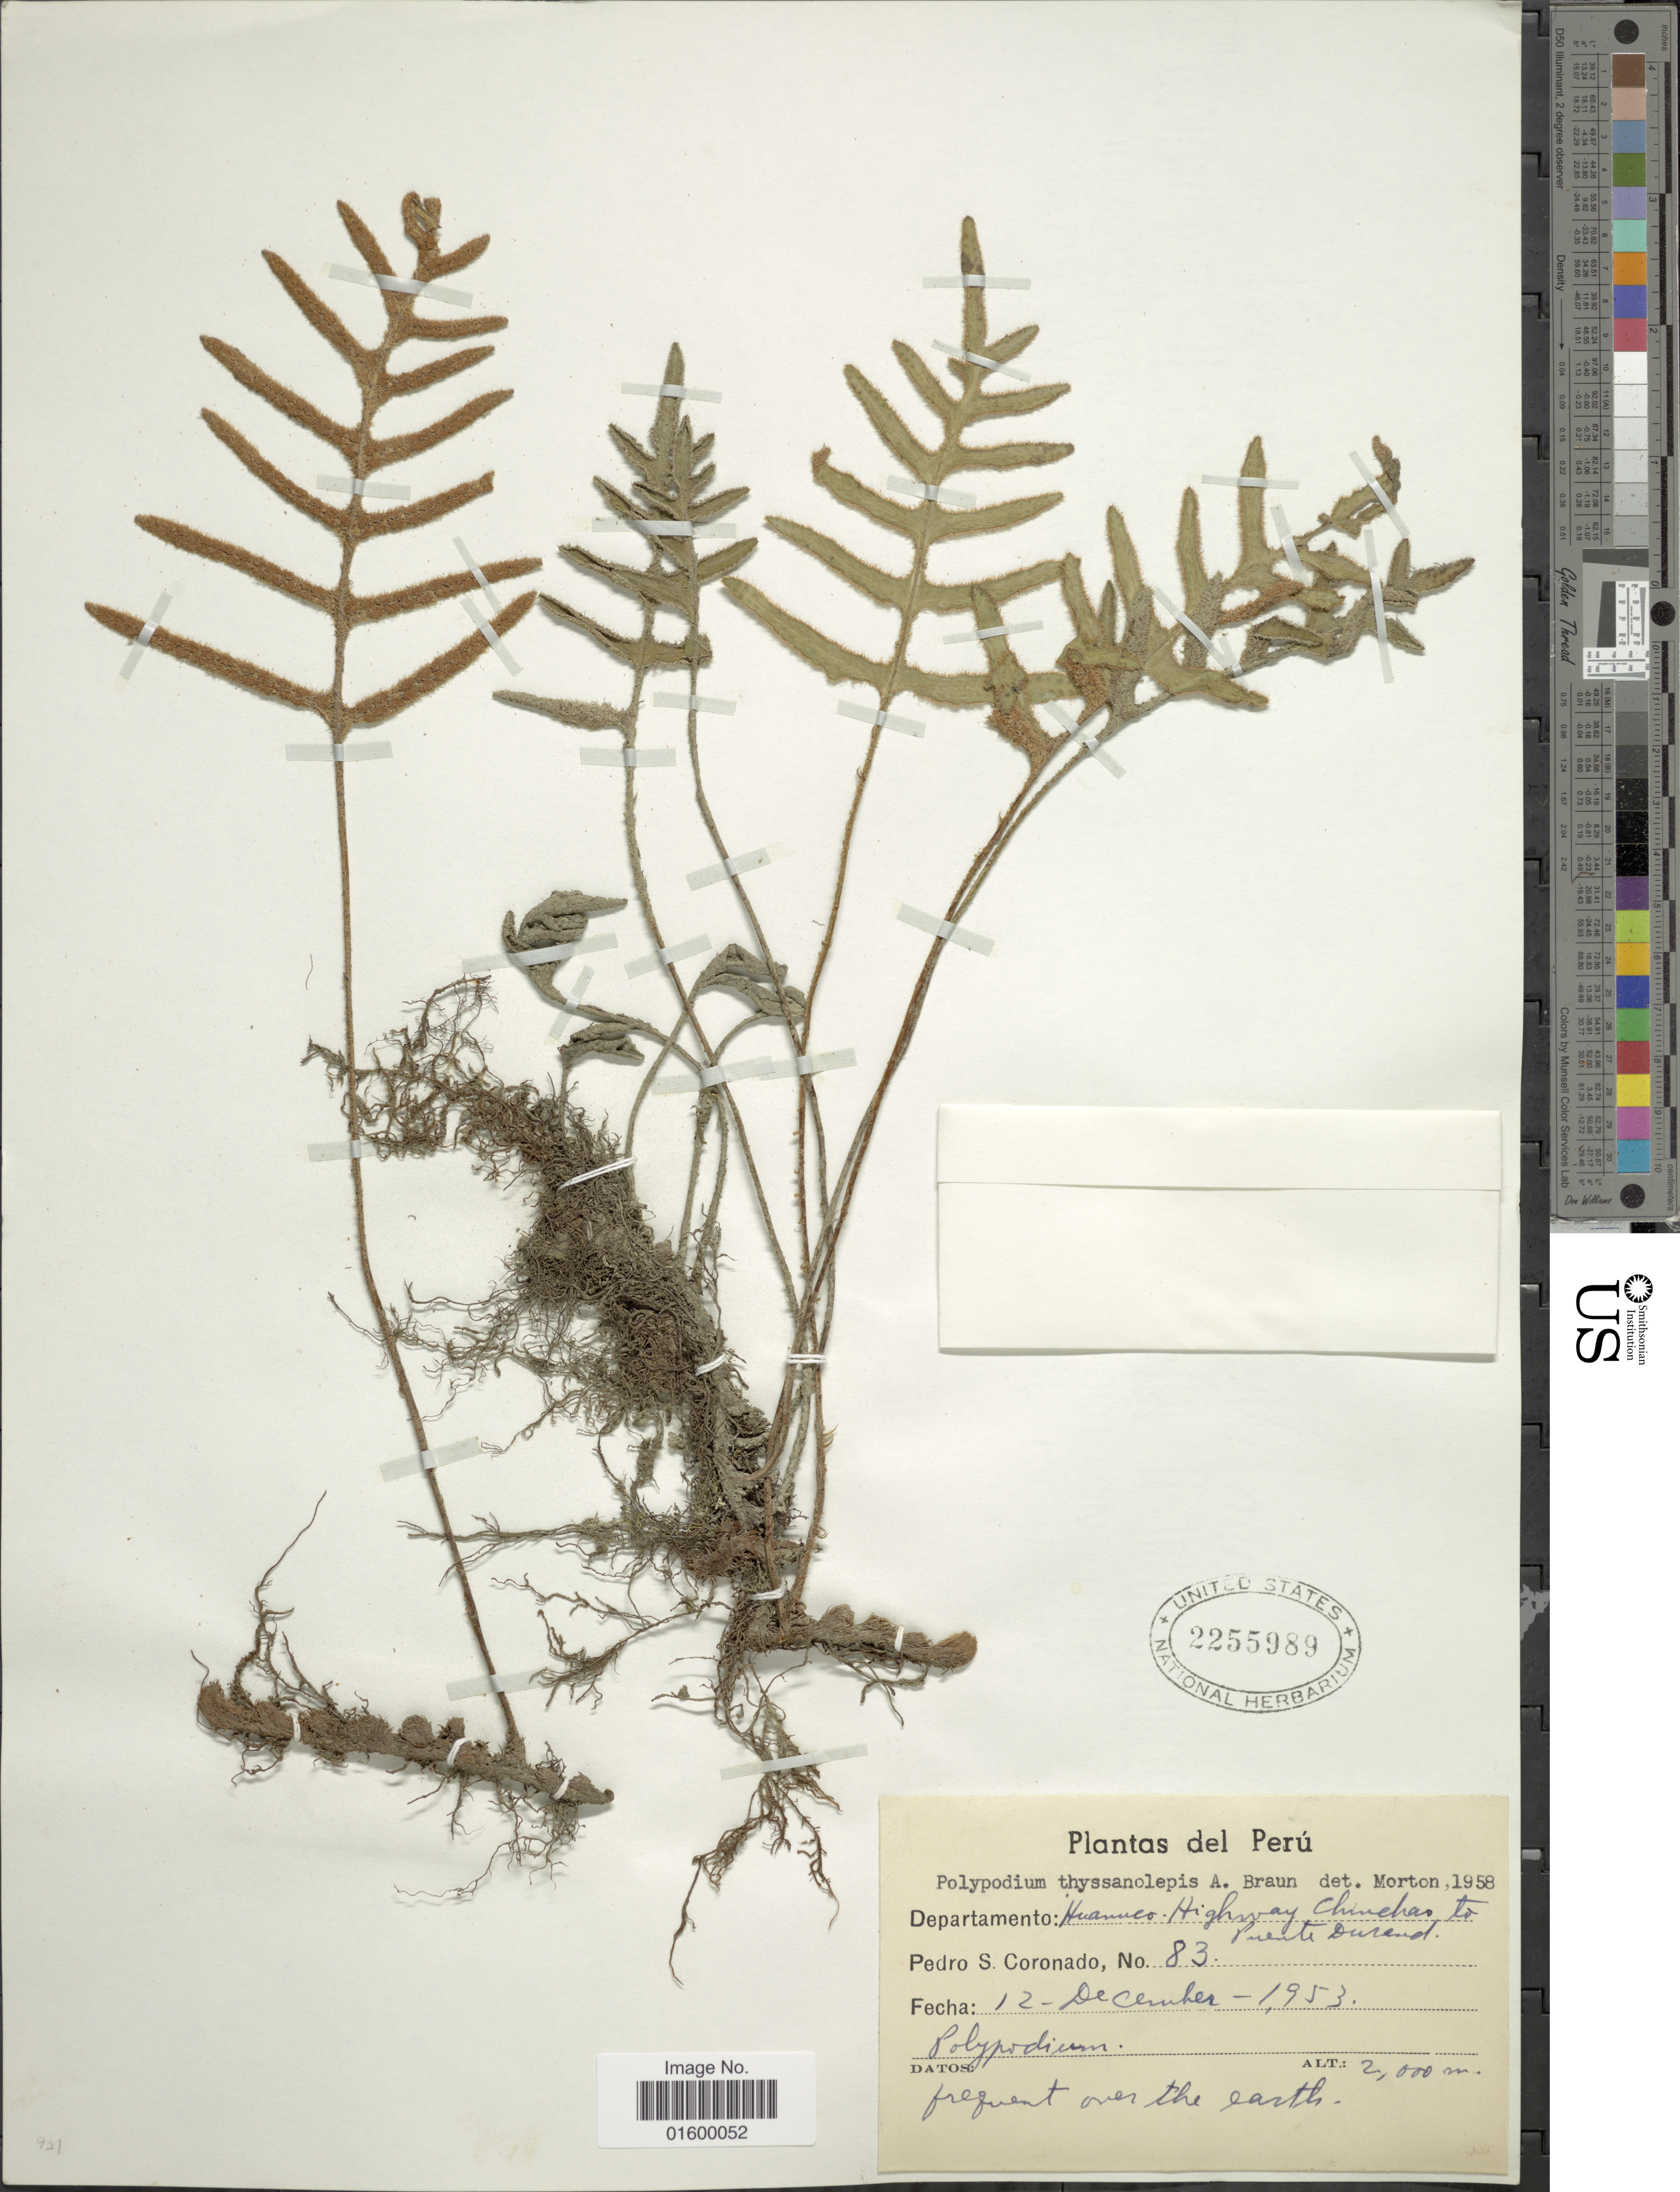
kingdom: Plantae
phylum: Tracheophyta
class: Polypodiopsida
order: Polypodiales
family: Polypodiaceae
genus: Pleopeltis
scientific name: Pleopeltis thyssanolepis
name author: (A. Braun ex Klotzsch) E.G. Andrews & Windham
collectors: P. Coronado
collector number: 83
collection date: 1953-12-12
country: Peru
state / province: Huánuco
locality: Highway Chinchao to Puente Durand, Departamento Huánuco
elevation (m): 2000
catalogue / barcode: US 2255989